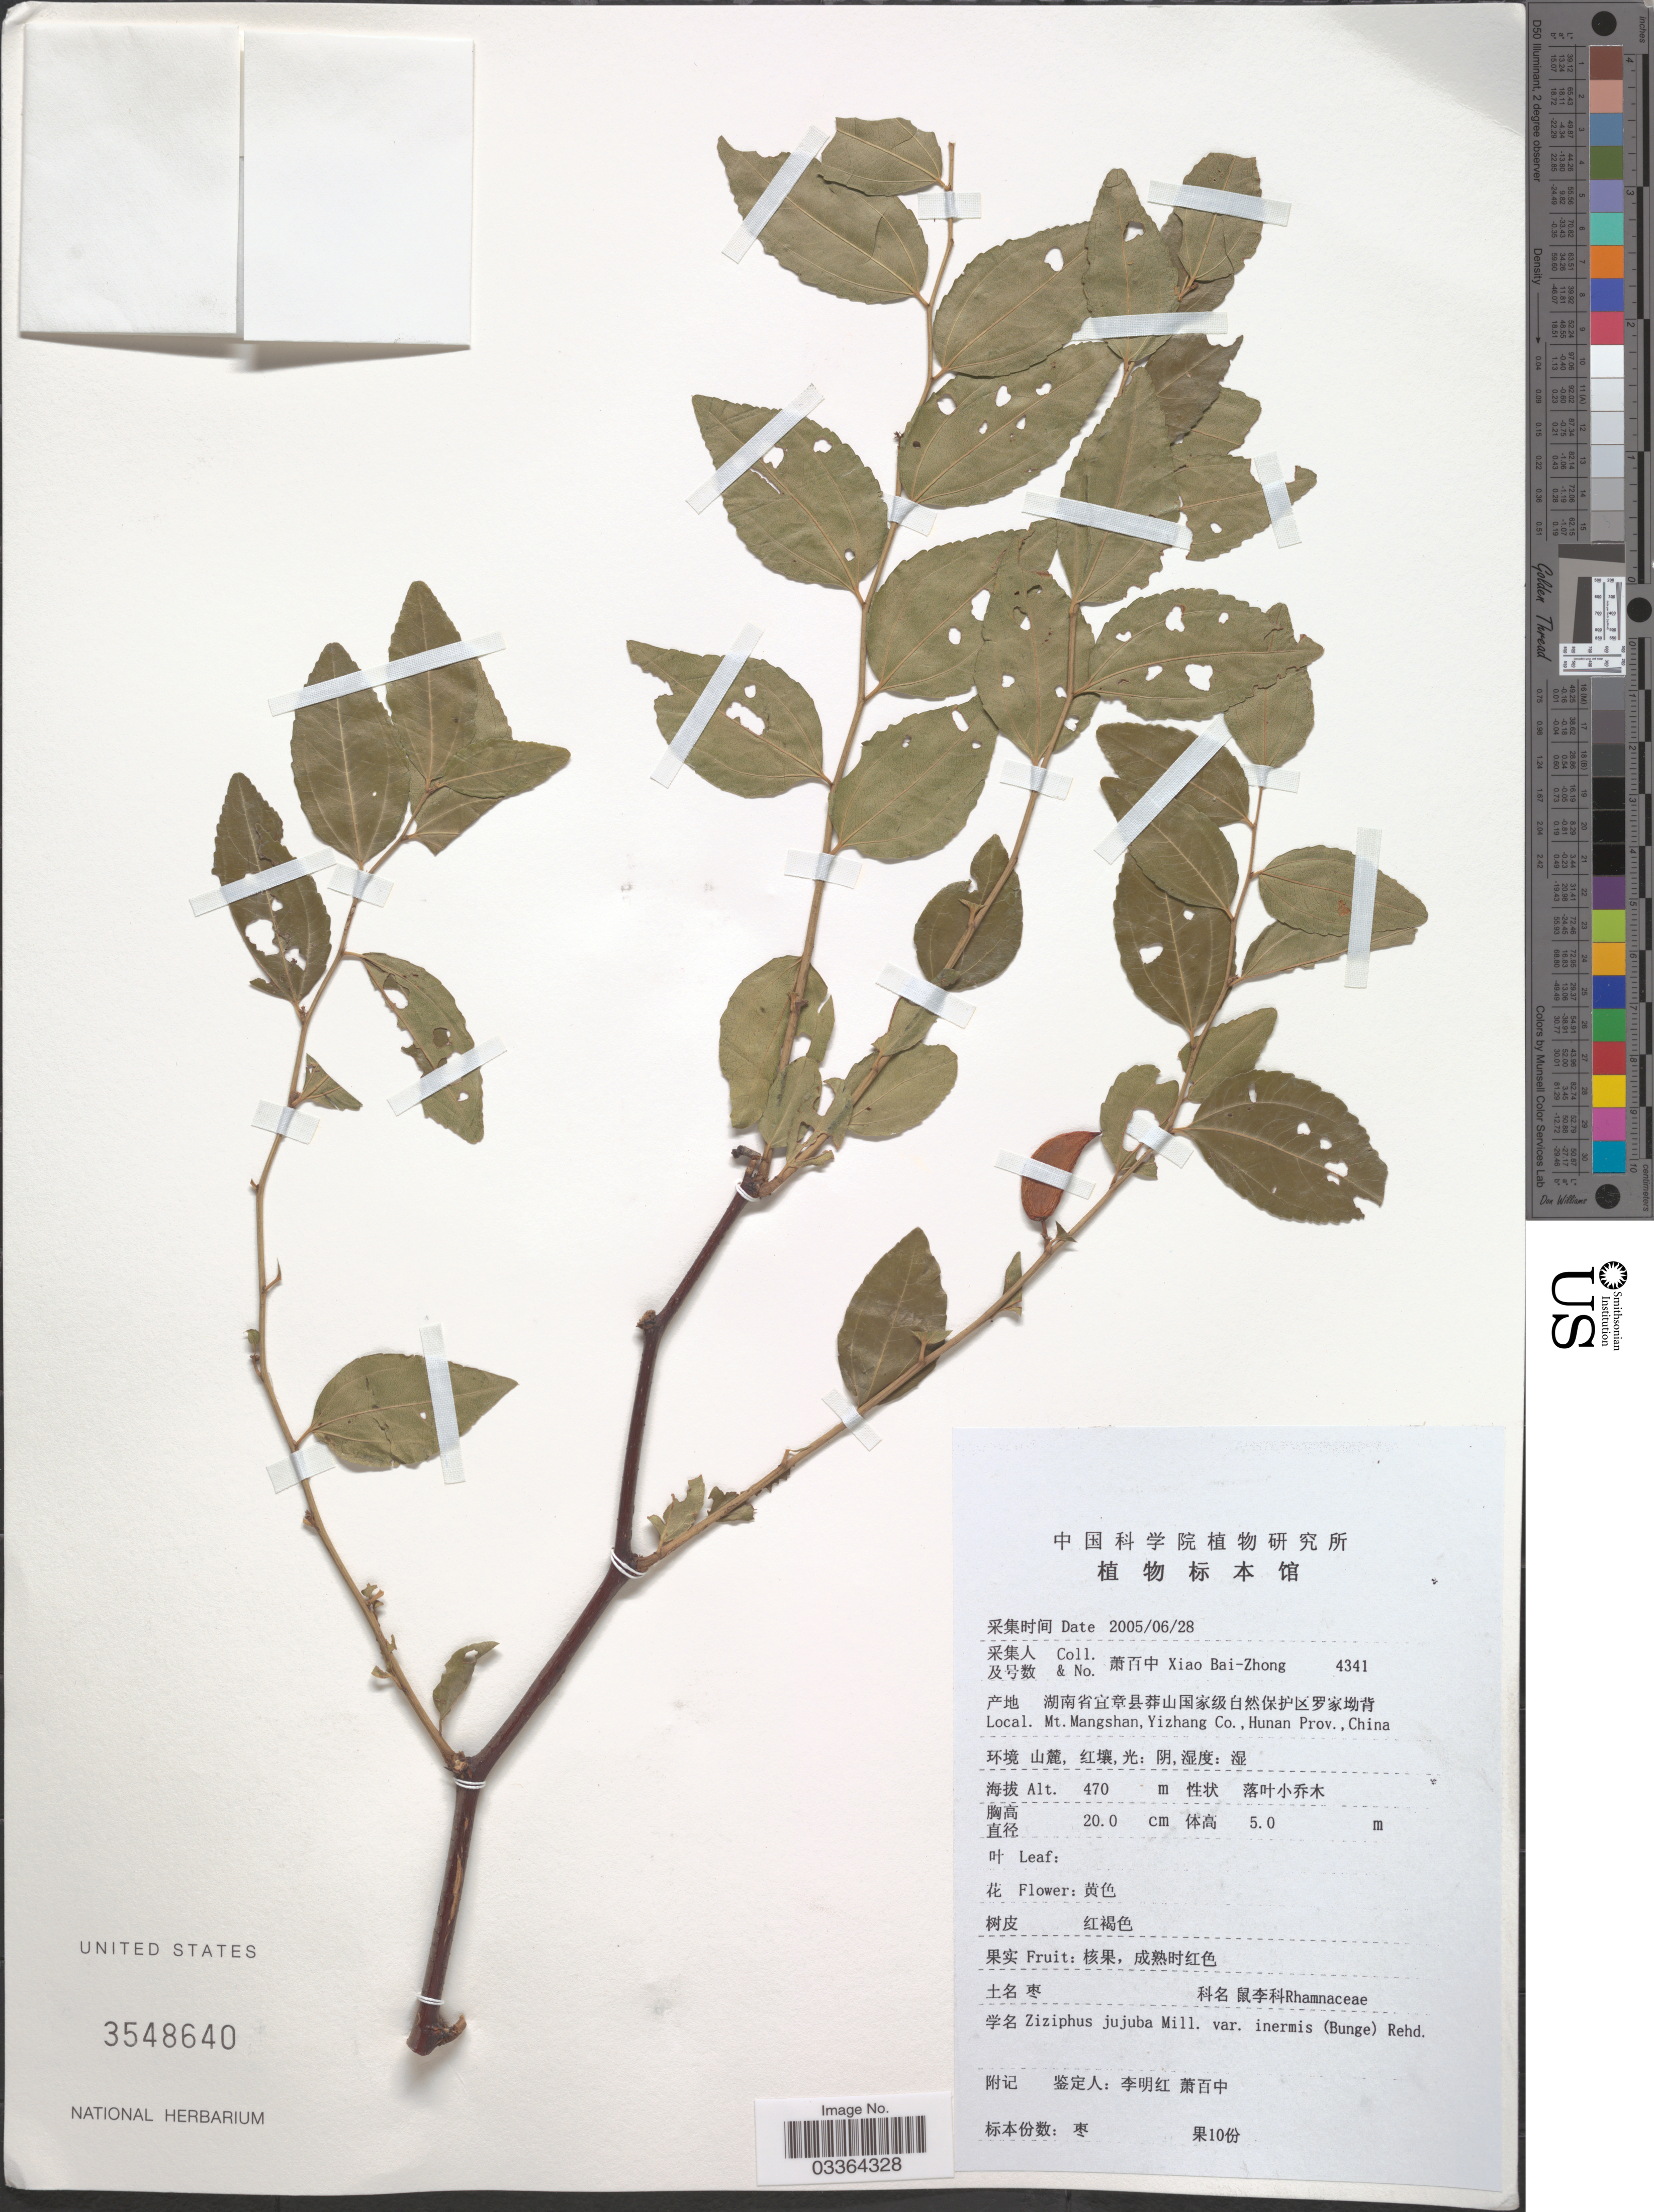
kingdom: Plantae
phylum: Tracheophyta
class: Magnoliopsida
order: Rosales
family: Rhamnaceae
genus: Ziziphus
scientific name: Ziziphus jujuba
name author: Mill.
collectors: B. Z. Xiao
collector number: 4341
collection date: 2005-06-28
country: China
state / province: Hunan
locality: Mt. Mangshan, Yizhang Co.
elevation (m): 470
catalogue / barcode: US 3548640